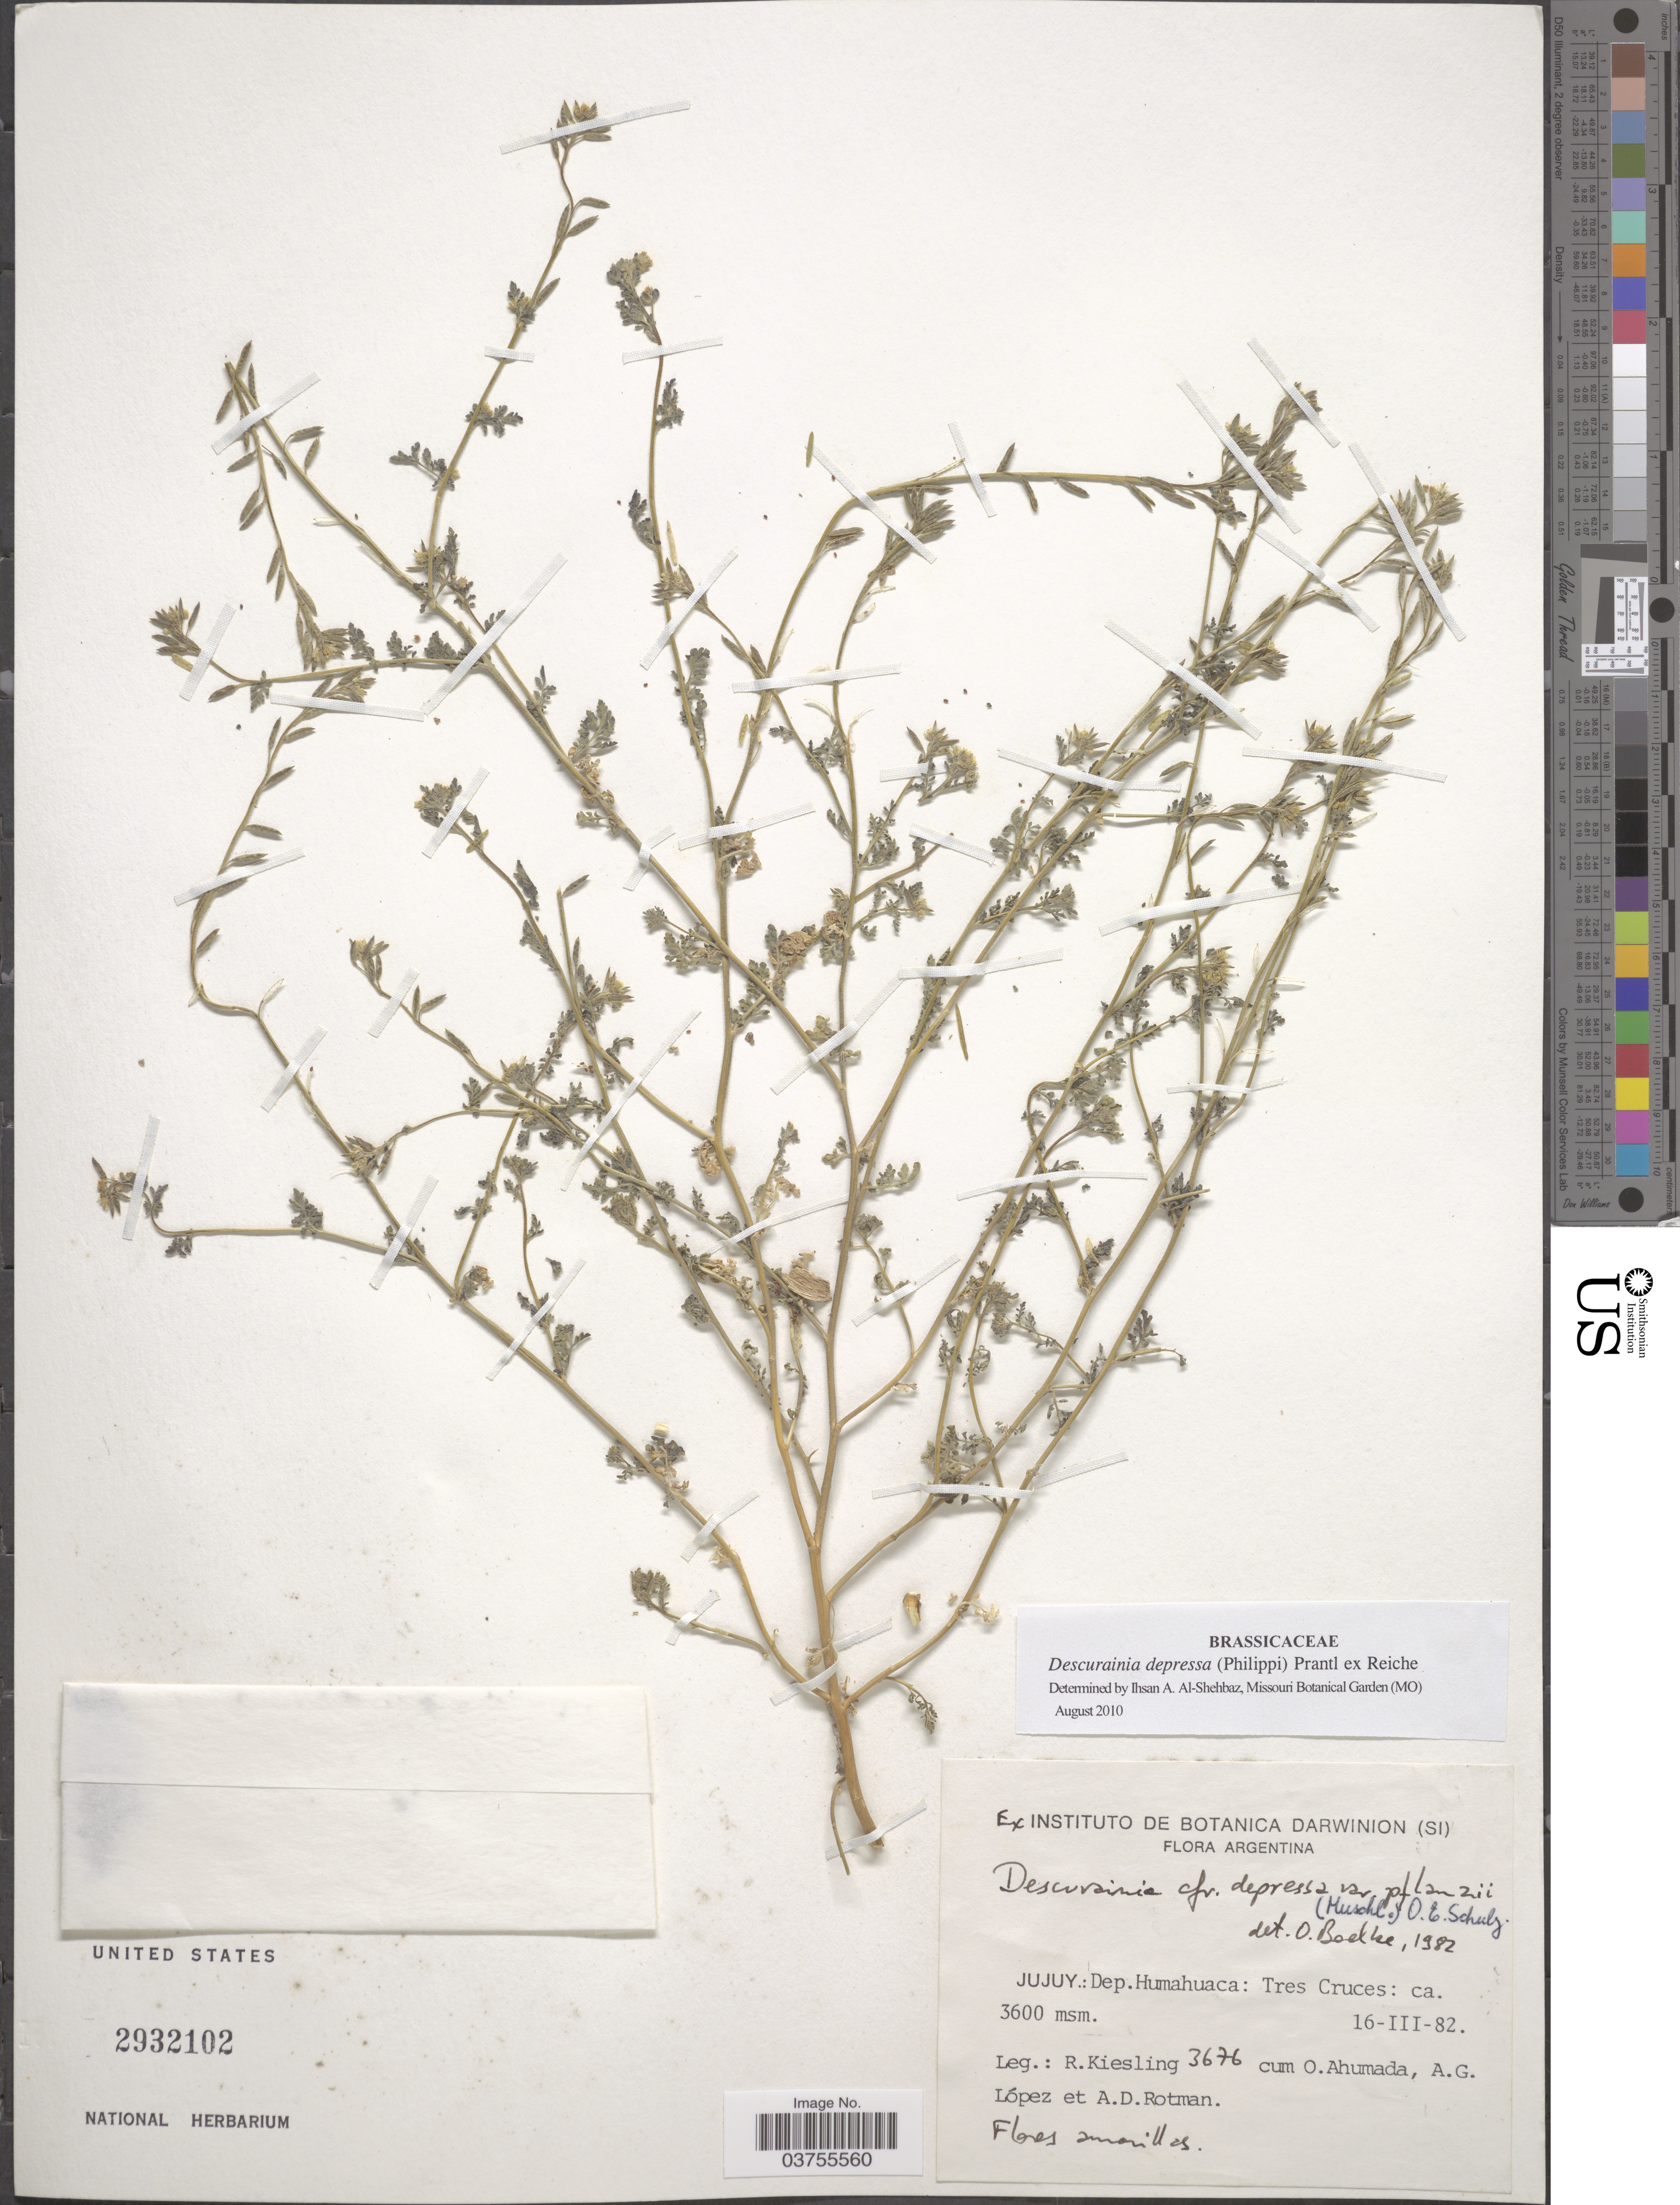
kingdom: Plantae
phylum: Tracheophyta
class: Magnoliopsida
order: Brassicales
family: Brassicaceae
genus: Descurainia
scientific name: Descurainia depressa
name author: (Phil. & C.A. Mey.) Prantl ex Reiche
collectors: R. Kiesling, O. Ahumada, A. G. Lopez & A. D. Rotman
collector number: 3676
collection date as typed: Transcribed d/m/y: 16/3/82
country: Argentina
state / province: Jujuy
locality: Dep. Humahuaca: Tres Cruces.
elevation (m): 3600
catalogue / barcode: US 2932102